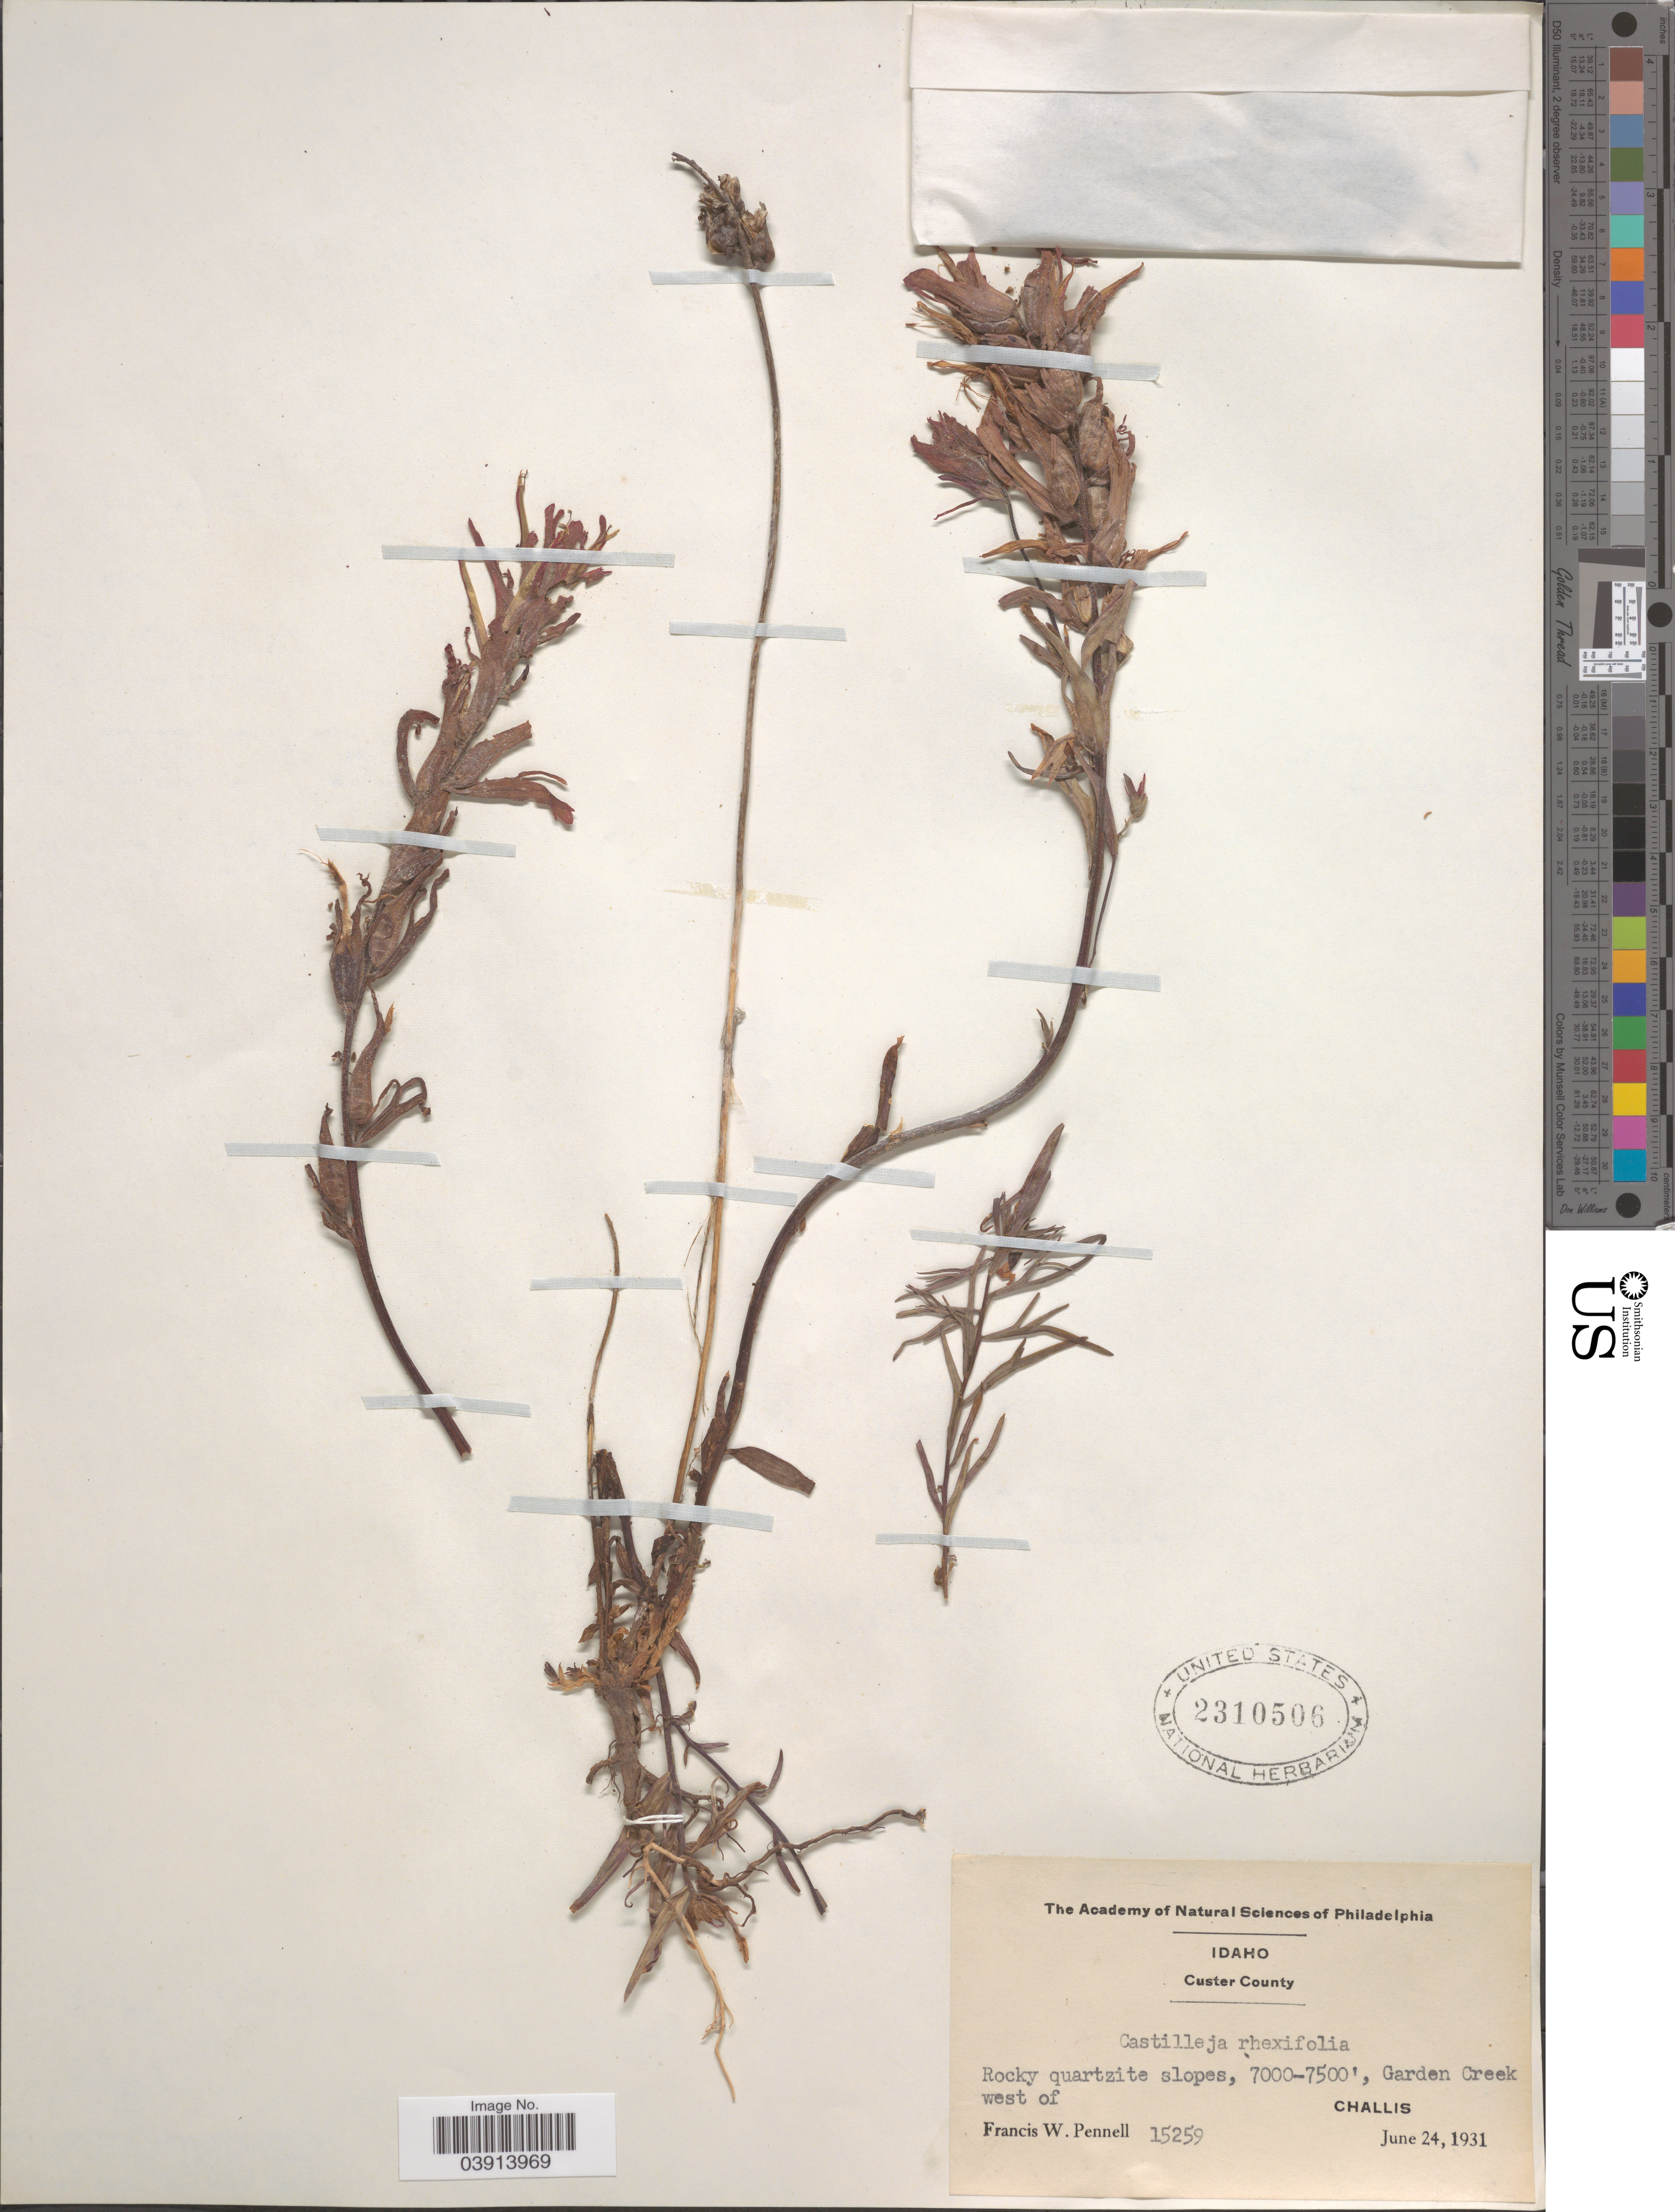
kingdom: Plantae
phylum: Tracheophyta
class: Magnoliopsida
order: Lamiales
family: Orobanchaceae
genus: Castilleja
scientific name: Castilleja rhexiifolia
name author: Rydb.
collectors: F. W. Pennell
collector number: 15259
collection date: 1931-06-24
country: United States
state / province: Idaho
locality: Custer County. Garden Creek west of Challis.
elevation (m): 2134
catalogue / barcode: US 2310506